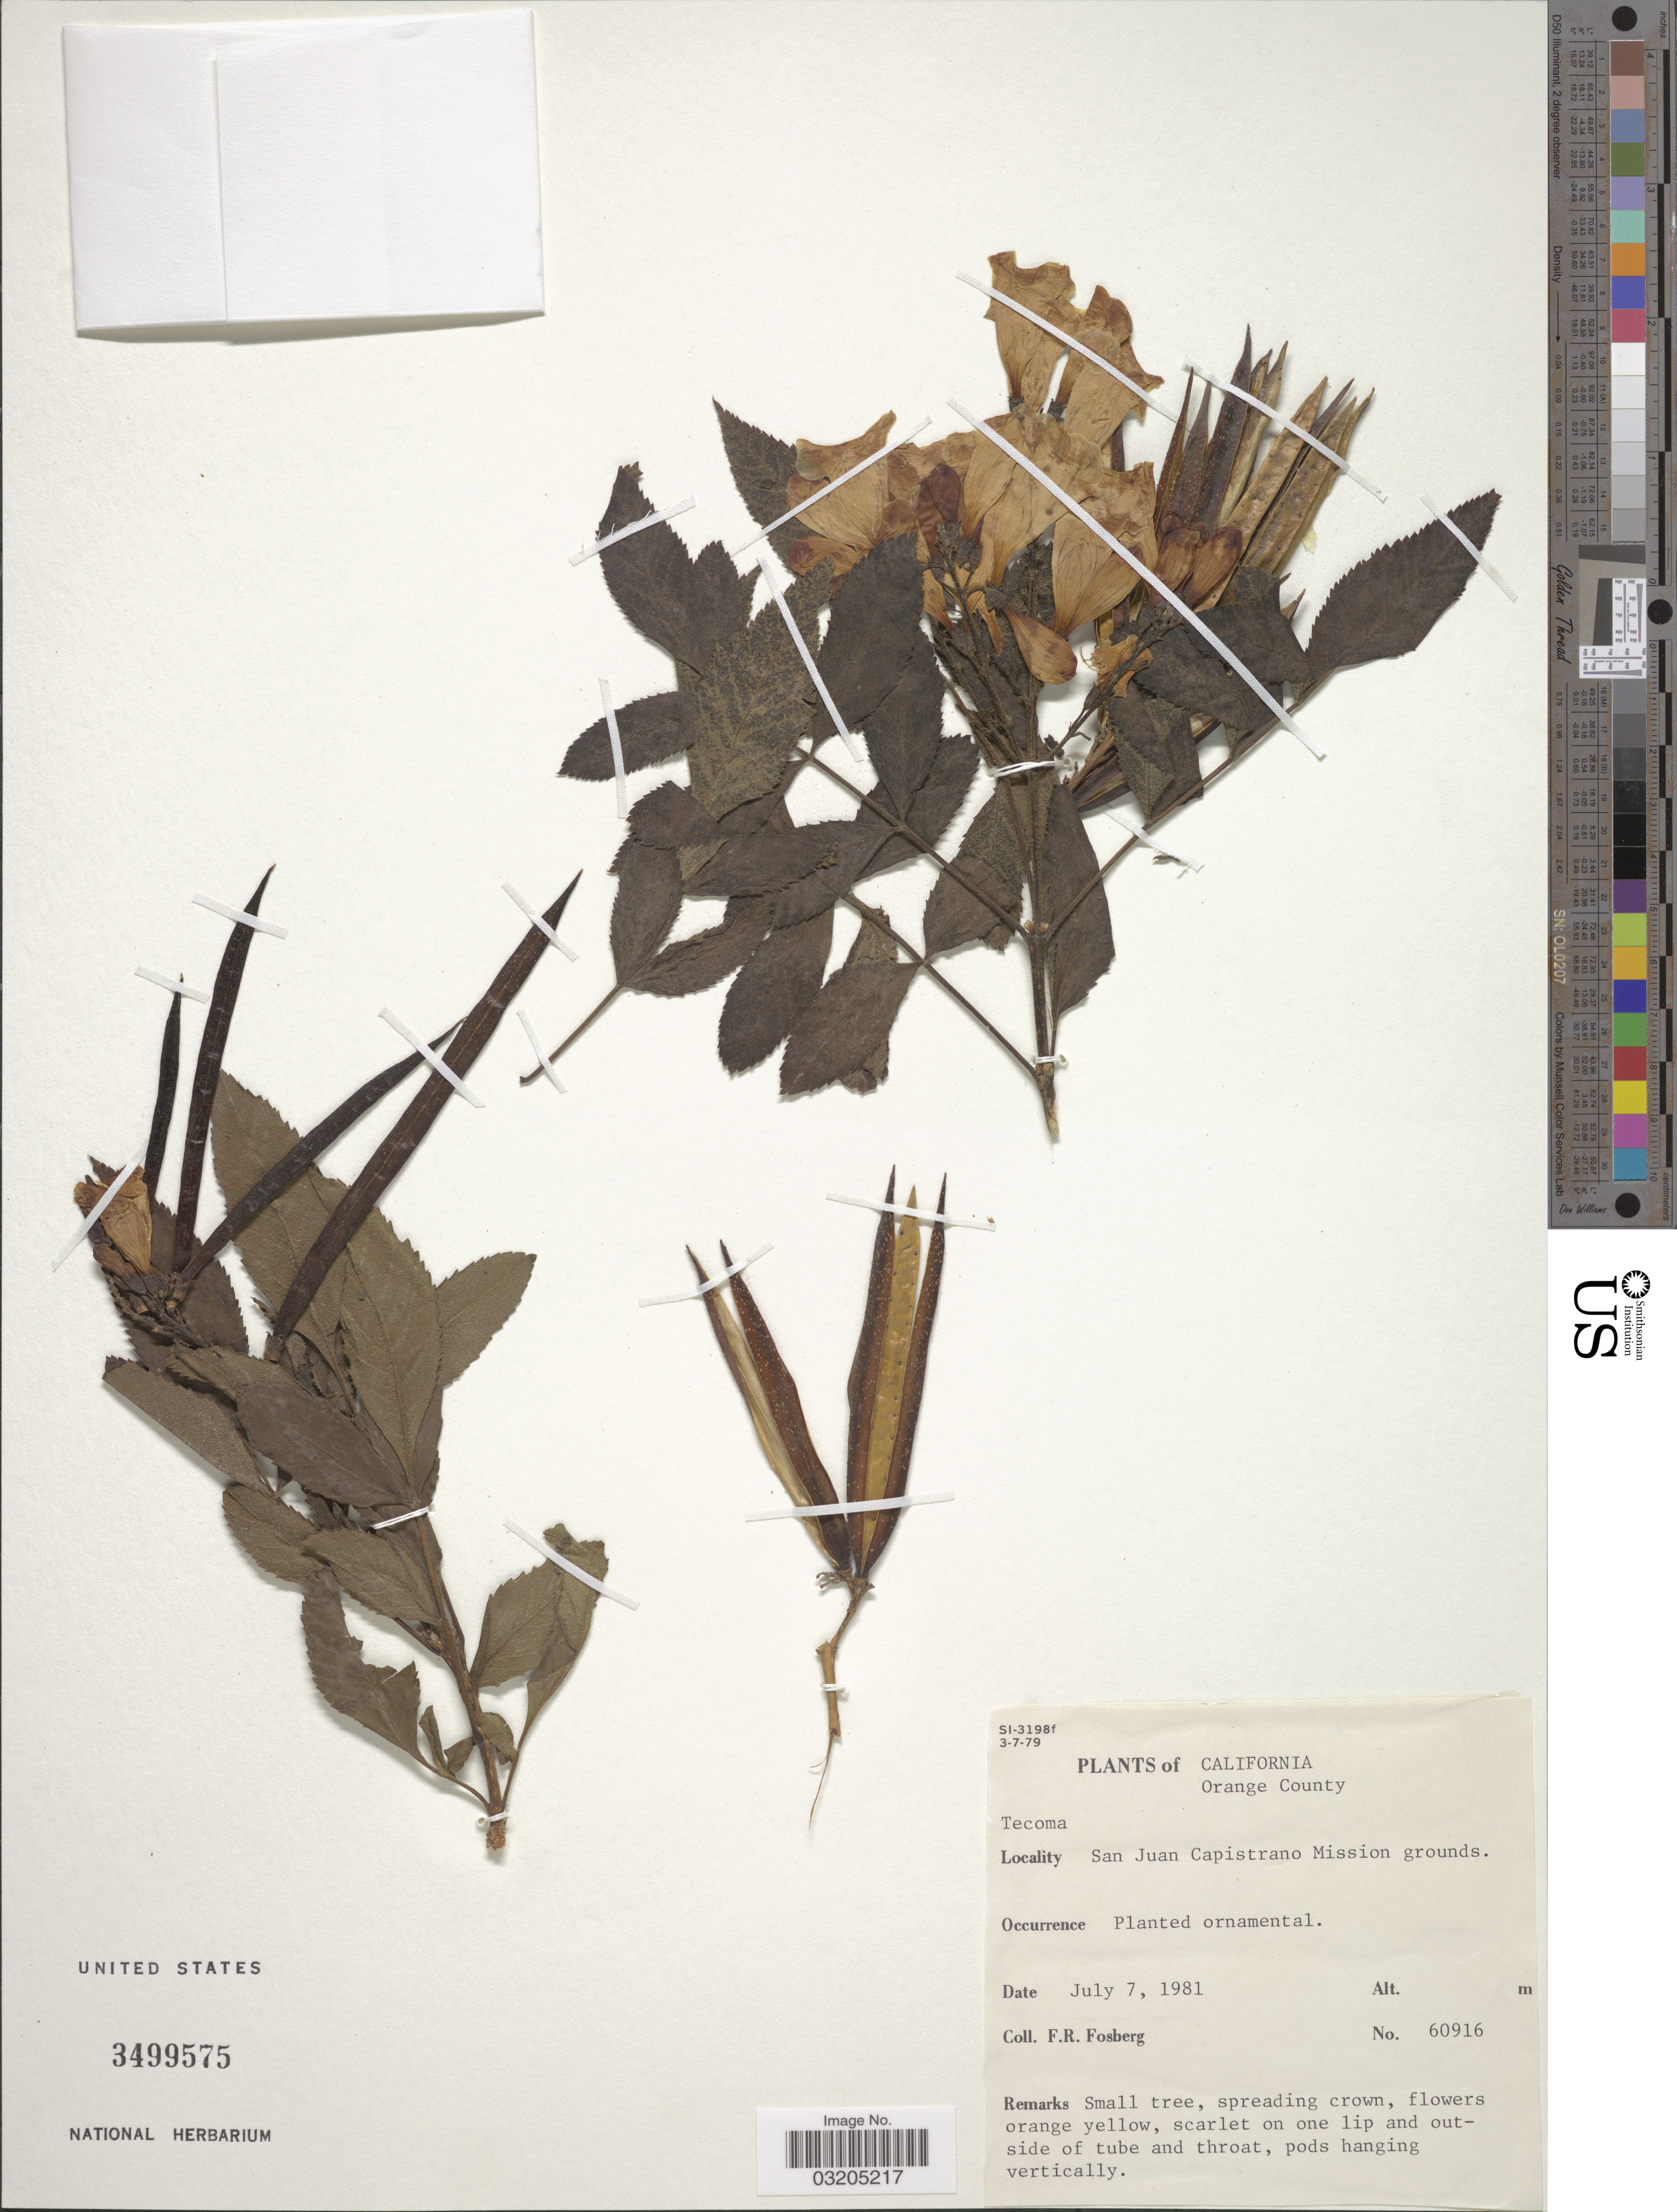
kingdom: Plantae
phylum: Tracheophyta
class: Magnoliopsida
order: Lamiales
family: Bignoniaceae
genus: Tecoma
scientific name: Tecoma sp.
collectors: F. R. Fosberg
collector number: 60916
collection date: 1981-07-07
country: United States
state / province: California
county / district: Orange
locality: Orange County. San Juan Capistrano Mission grounds.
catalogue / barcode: US 3499575